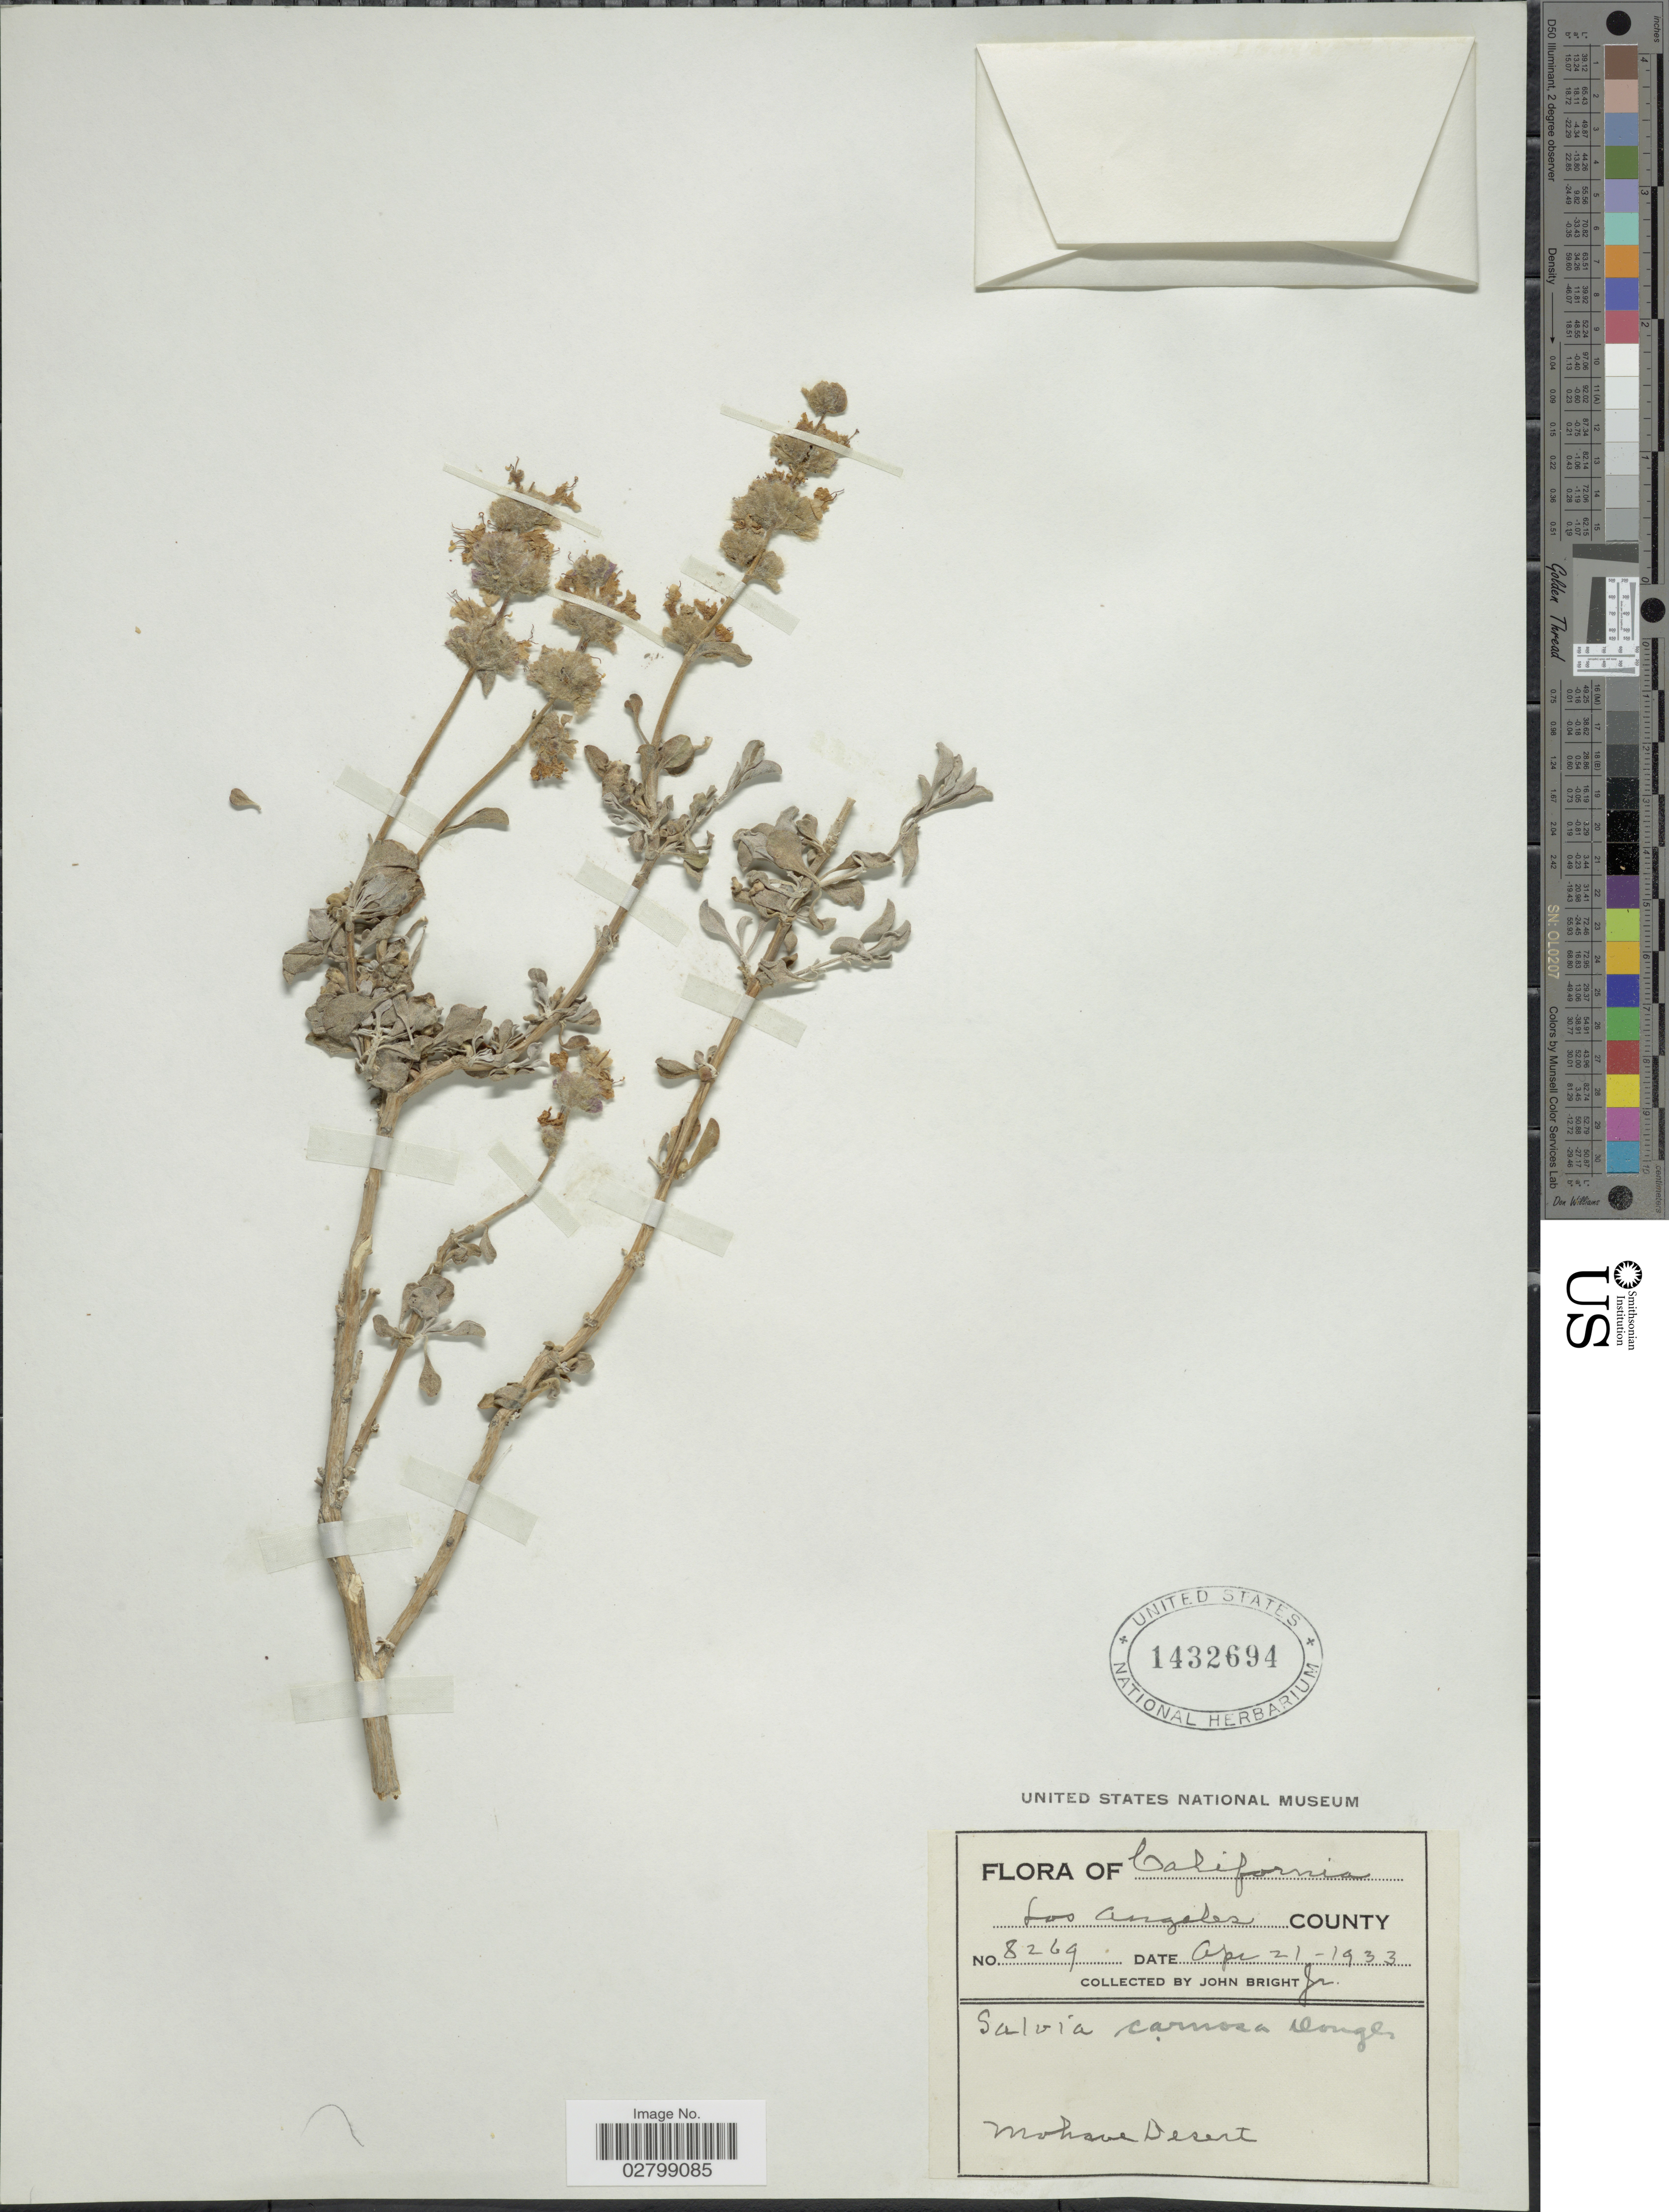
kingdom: Plantae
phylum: Tracheophyta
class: Magnoliopsida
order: Lamiales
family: Lamiaceae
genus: Salvia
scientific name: Salvia carnosa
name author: Douglas ex Greene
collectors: J. Bright Jr.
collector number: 8269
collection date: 1933-04-21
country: United States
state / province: California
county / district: Los Angeles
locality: Los Angeles County. Mohave Desert.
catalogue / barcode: US 1432694